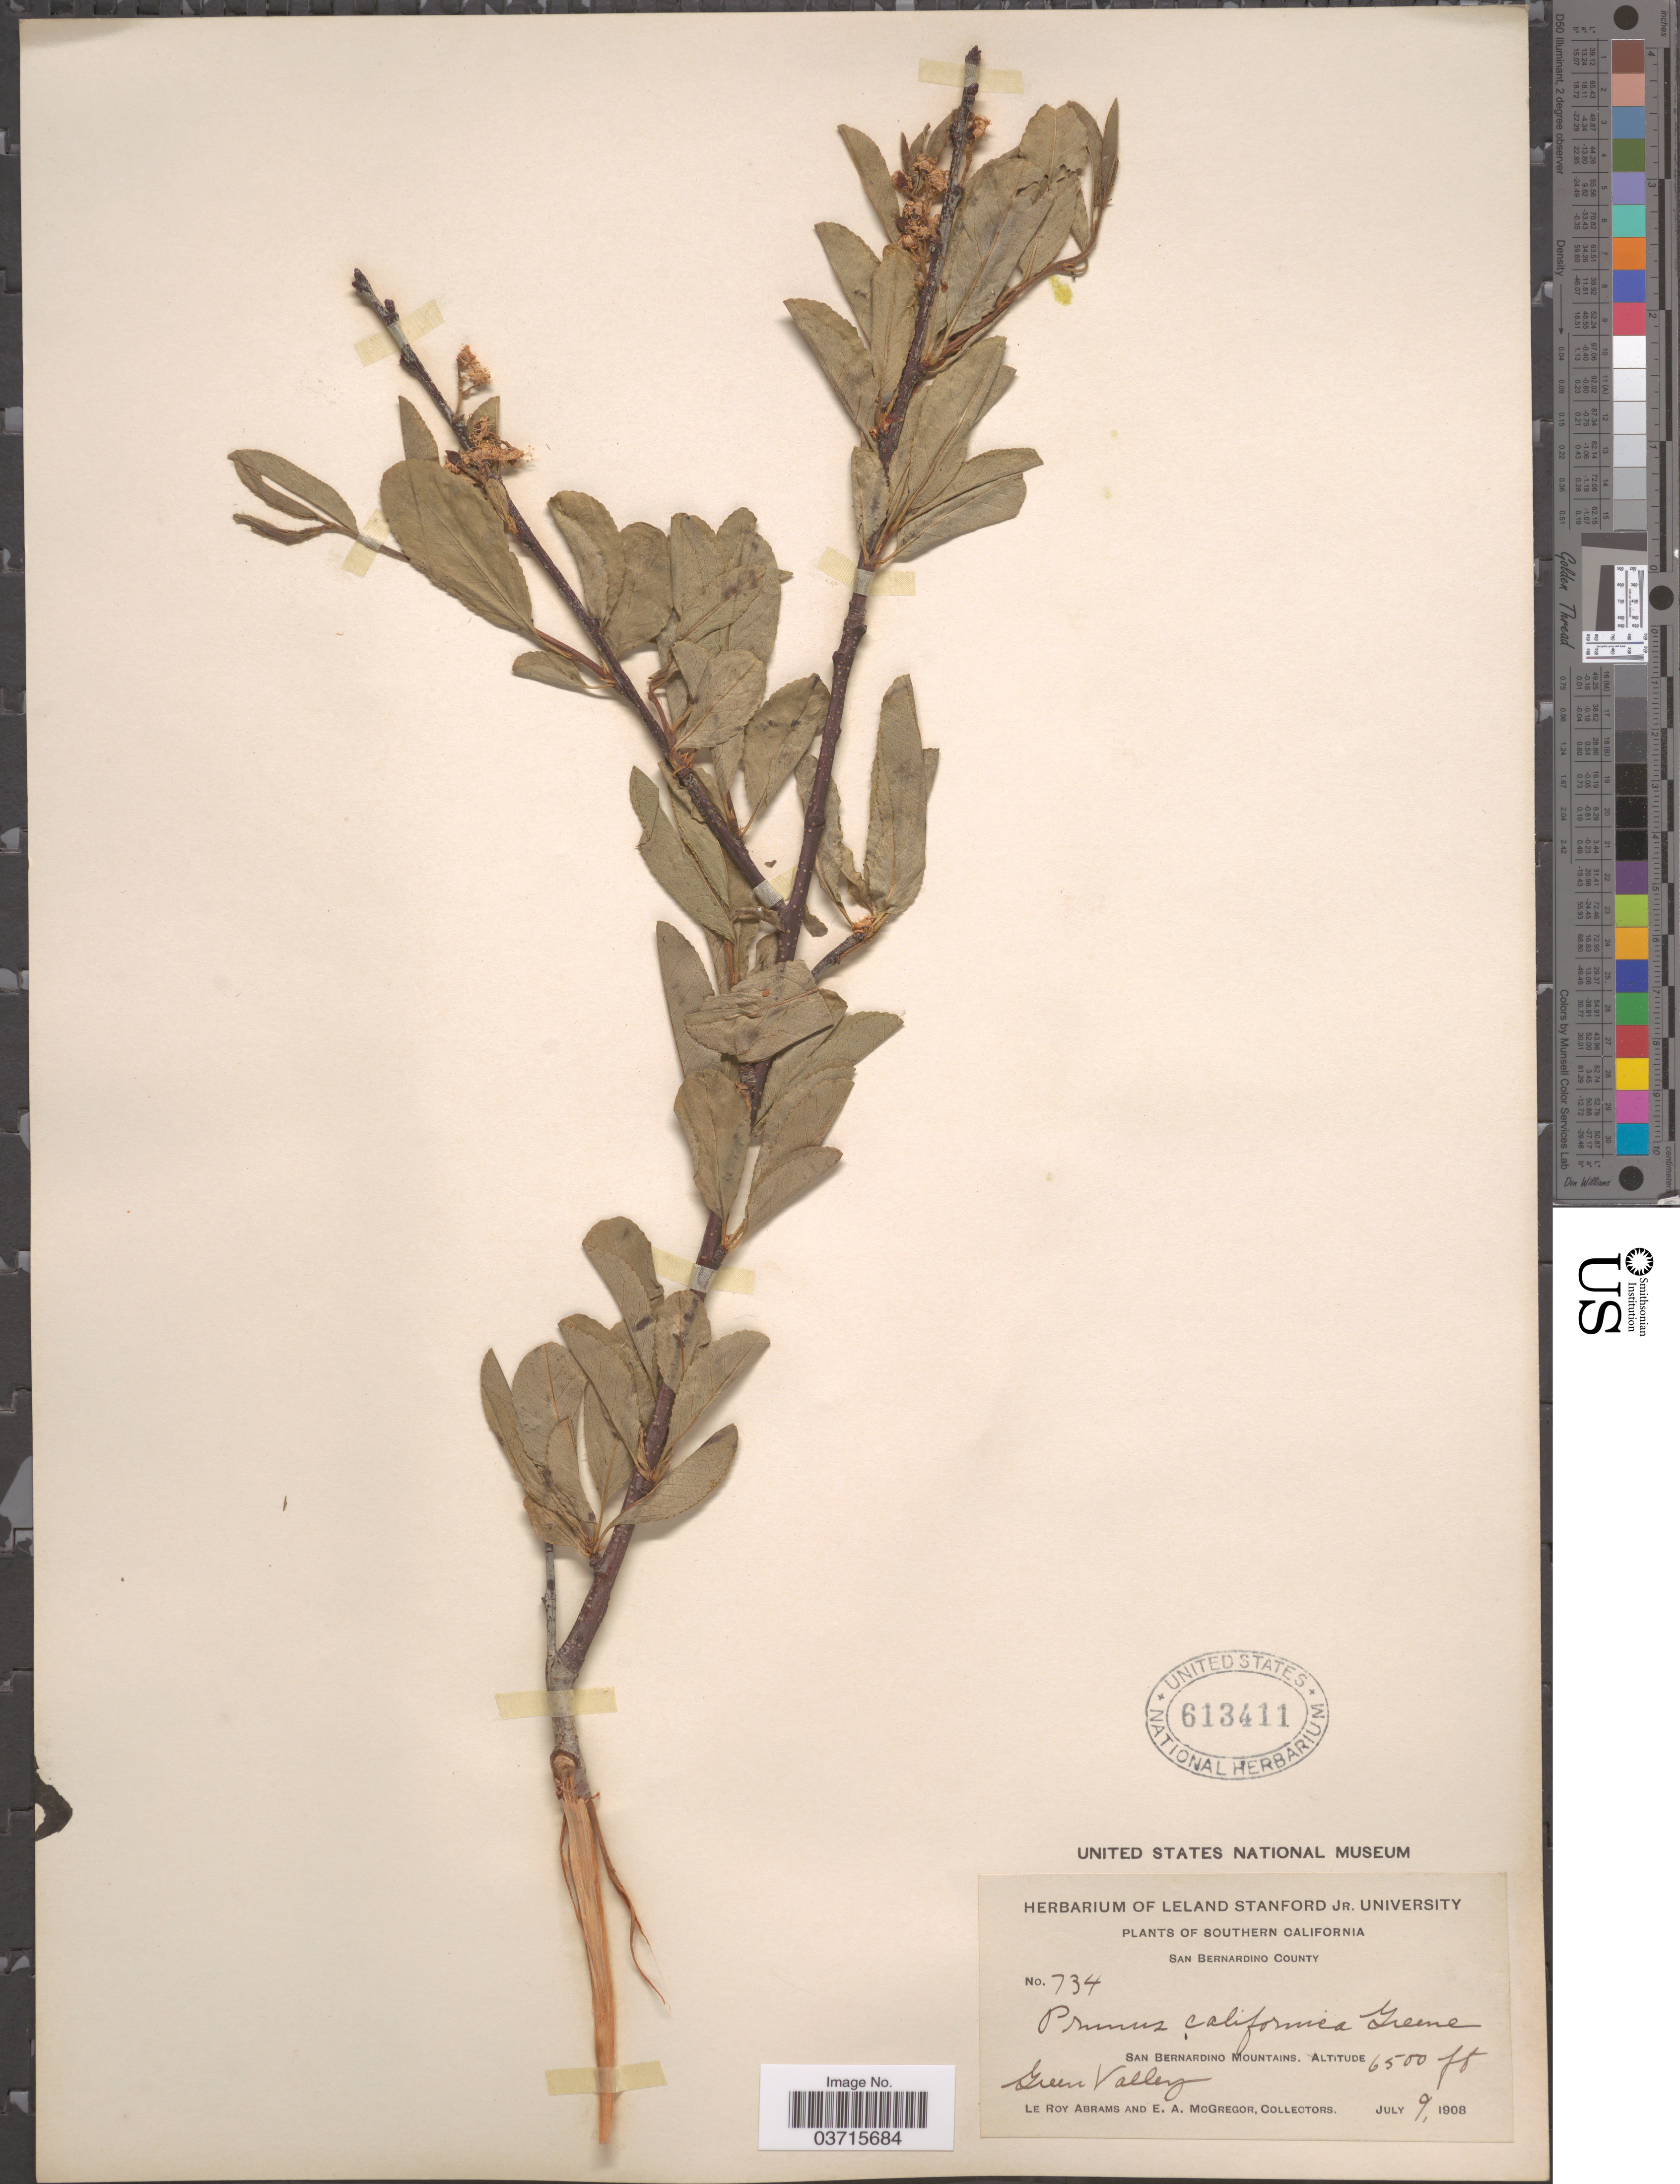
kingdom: Plantae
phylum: Tracheophyta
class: Magnoliopsida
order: Rosales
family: Rosaceae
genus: Prunus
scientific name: Prunus mollis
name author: Torr.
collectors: L. Abrams & E. A. McGregor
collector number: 734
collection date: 1908-07-09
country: United States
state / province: California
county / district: San Bernardino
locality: Southern California. San Bernardino County. San Bernardino Mountains. Green Valley.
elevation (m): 1981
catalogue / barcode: US 613411